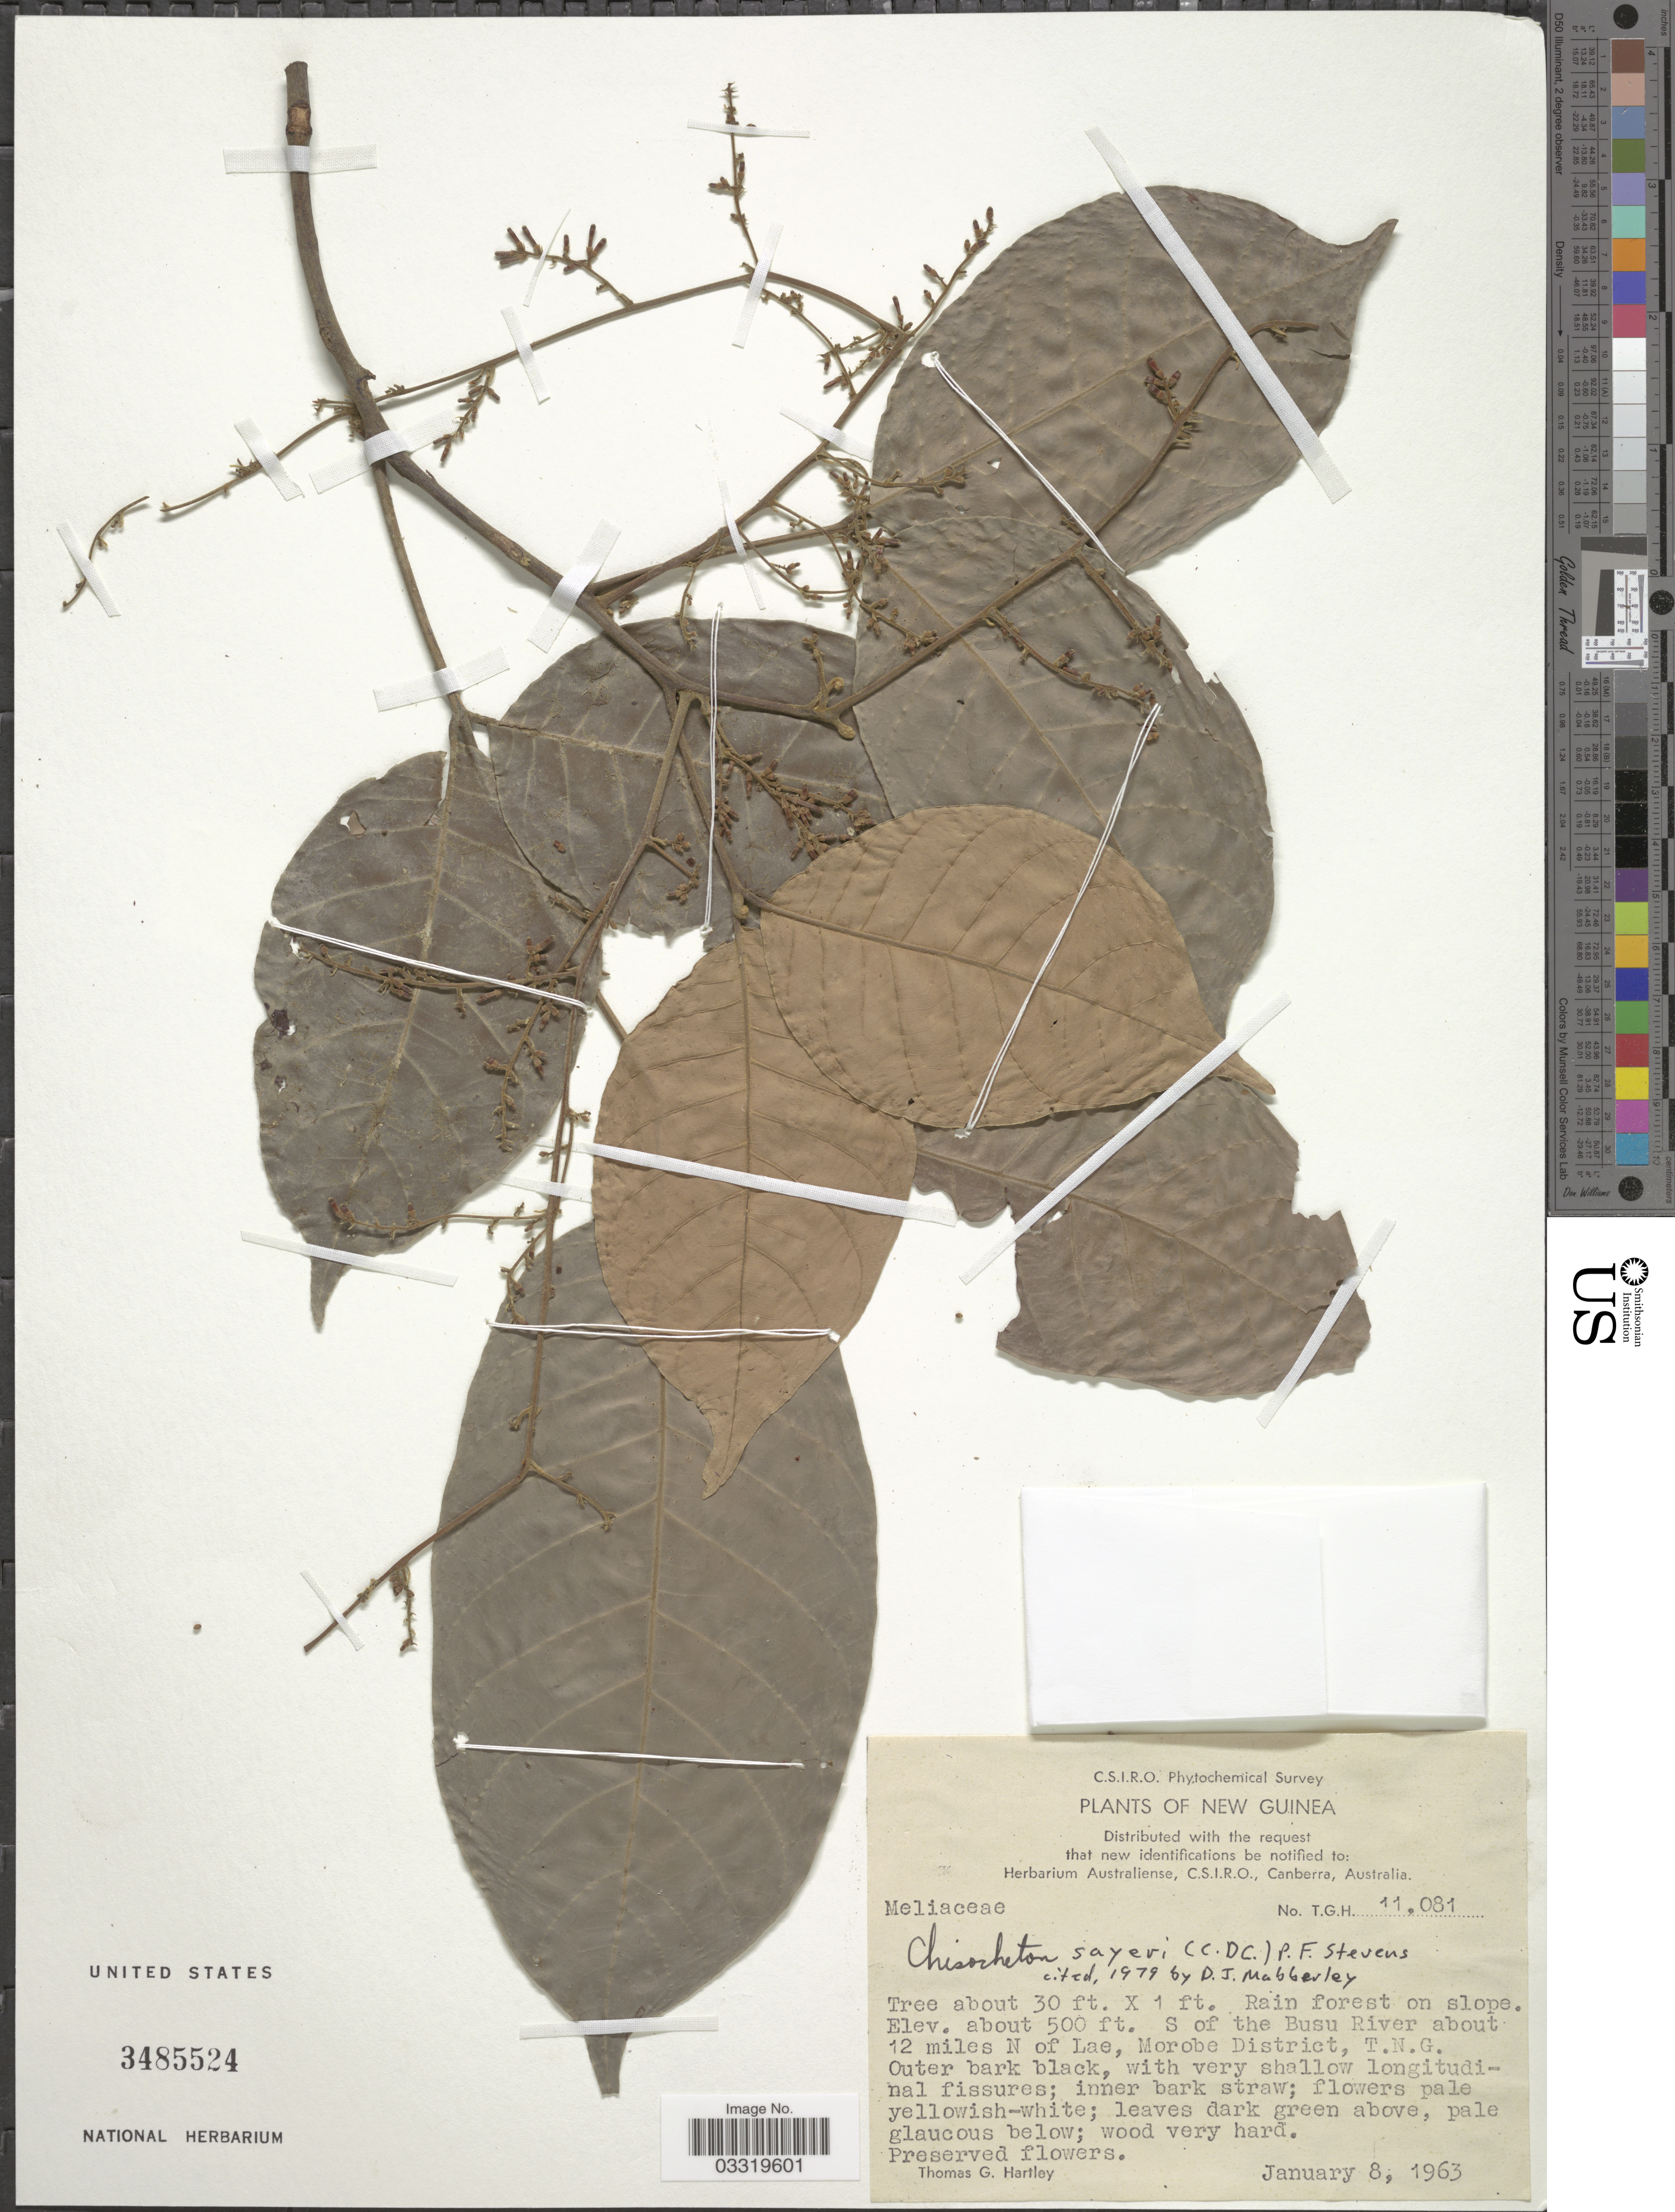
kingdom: Plantae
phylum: Tracheophyta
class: Magnoliopsida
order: Sapindales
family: Meliaceae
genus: Chisocheton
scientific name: Chisocheton sayeri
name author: (C. DC.) P.F. Stevens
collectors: T. G. Hartley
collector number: TGH11081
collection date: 1963-01-08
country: Papua New Guinea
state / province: Morobe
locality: New Guinea. S of the Busu River about 12 miles N of Lae, Morobe District, T.N.G.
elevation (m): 152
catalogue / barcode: US 3485524